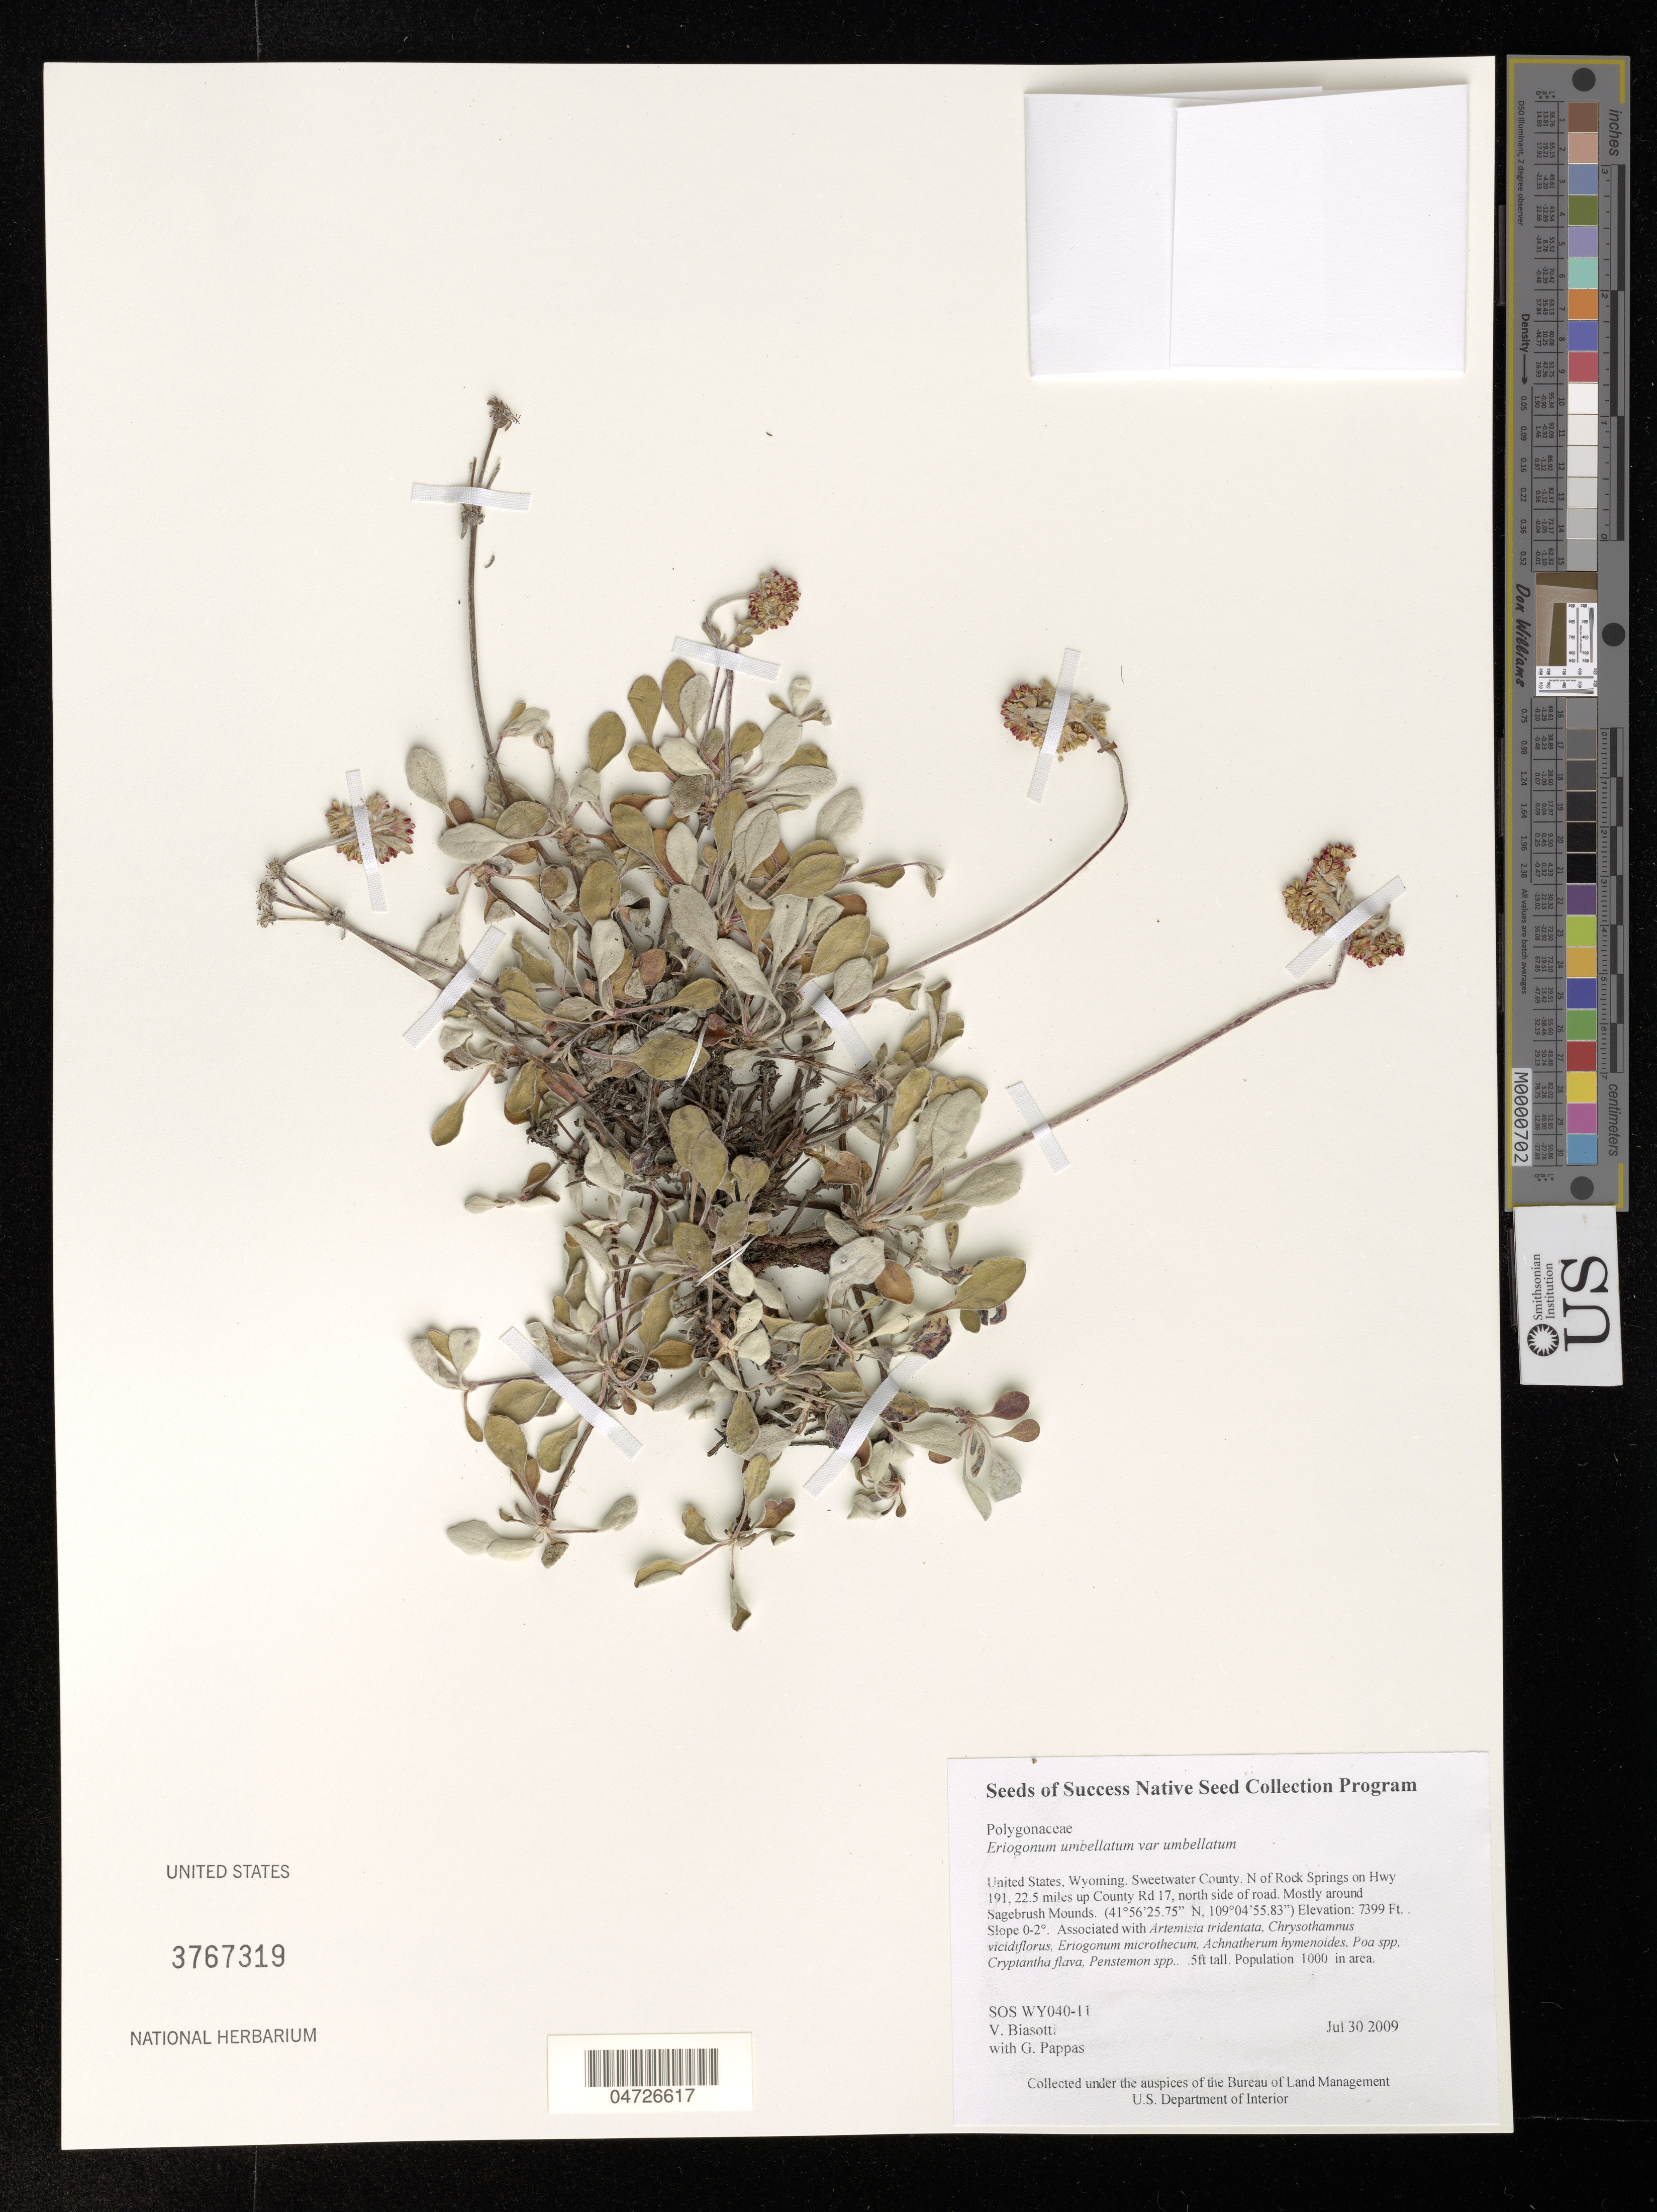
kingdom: Plantae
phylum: Tracheophyta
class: Magnoliopsida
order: Caryophyllales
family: Polygonaceae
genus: Eriogonum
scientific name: Eriogonum umbellatum var. umbellatum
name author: Torr.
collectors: V. Biasotti & G. Pappas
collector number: SOS WY040-11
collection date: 2009-07-30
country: United States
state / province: Wyoming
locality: Sweetwater County. N of Rock Springs on Hwy 191, 22.5 miles up County Rd 17, north side of road.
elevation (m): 2255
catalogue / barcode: US 3767319